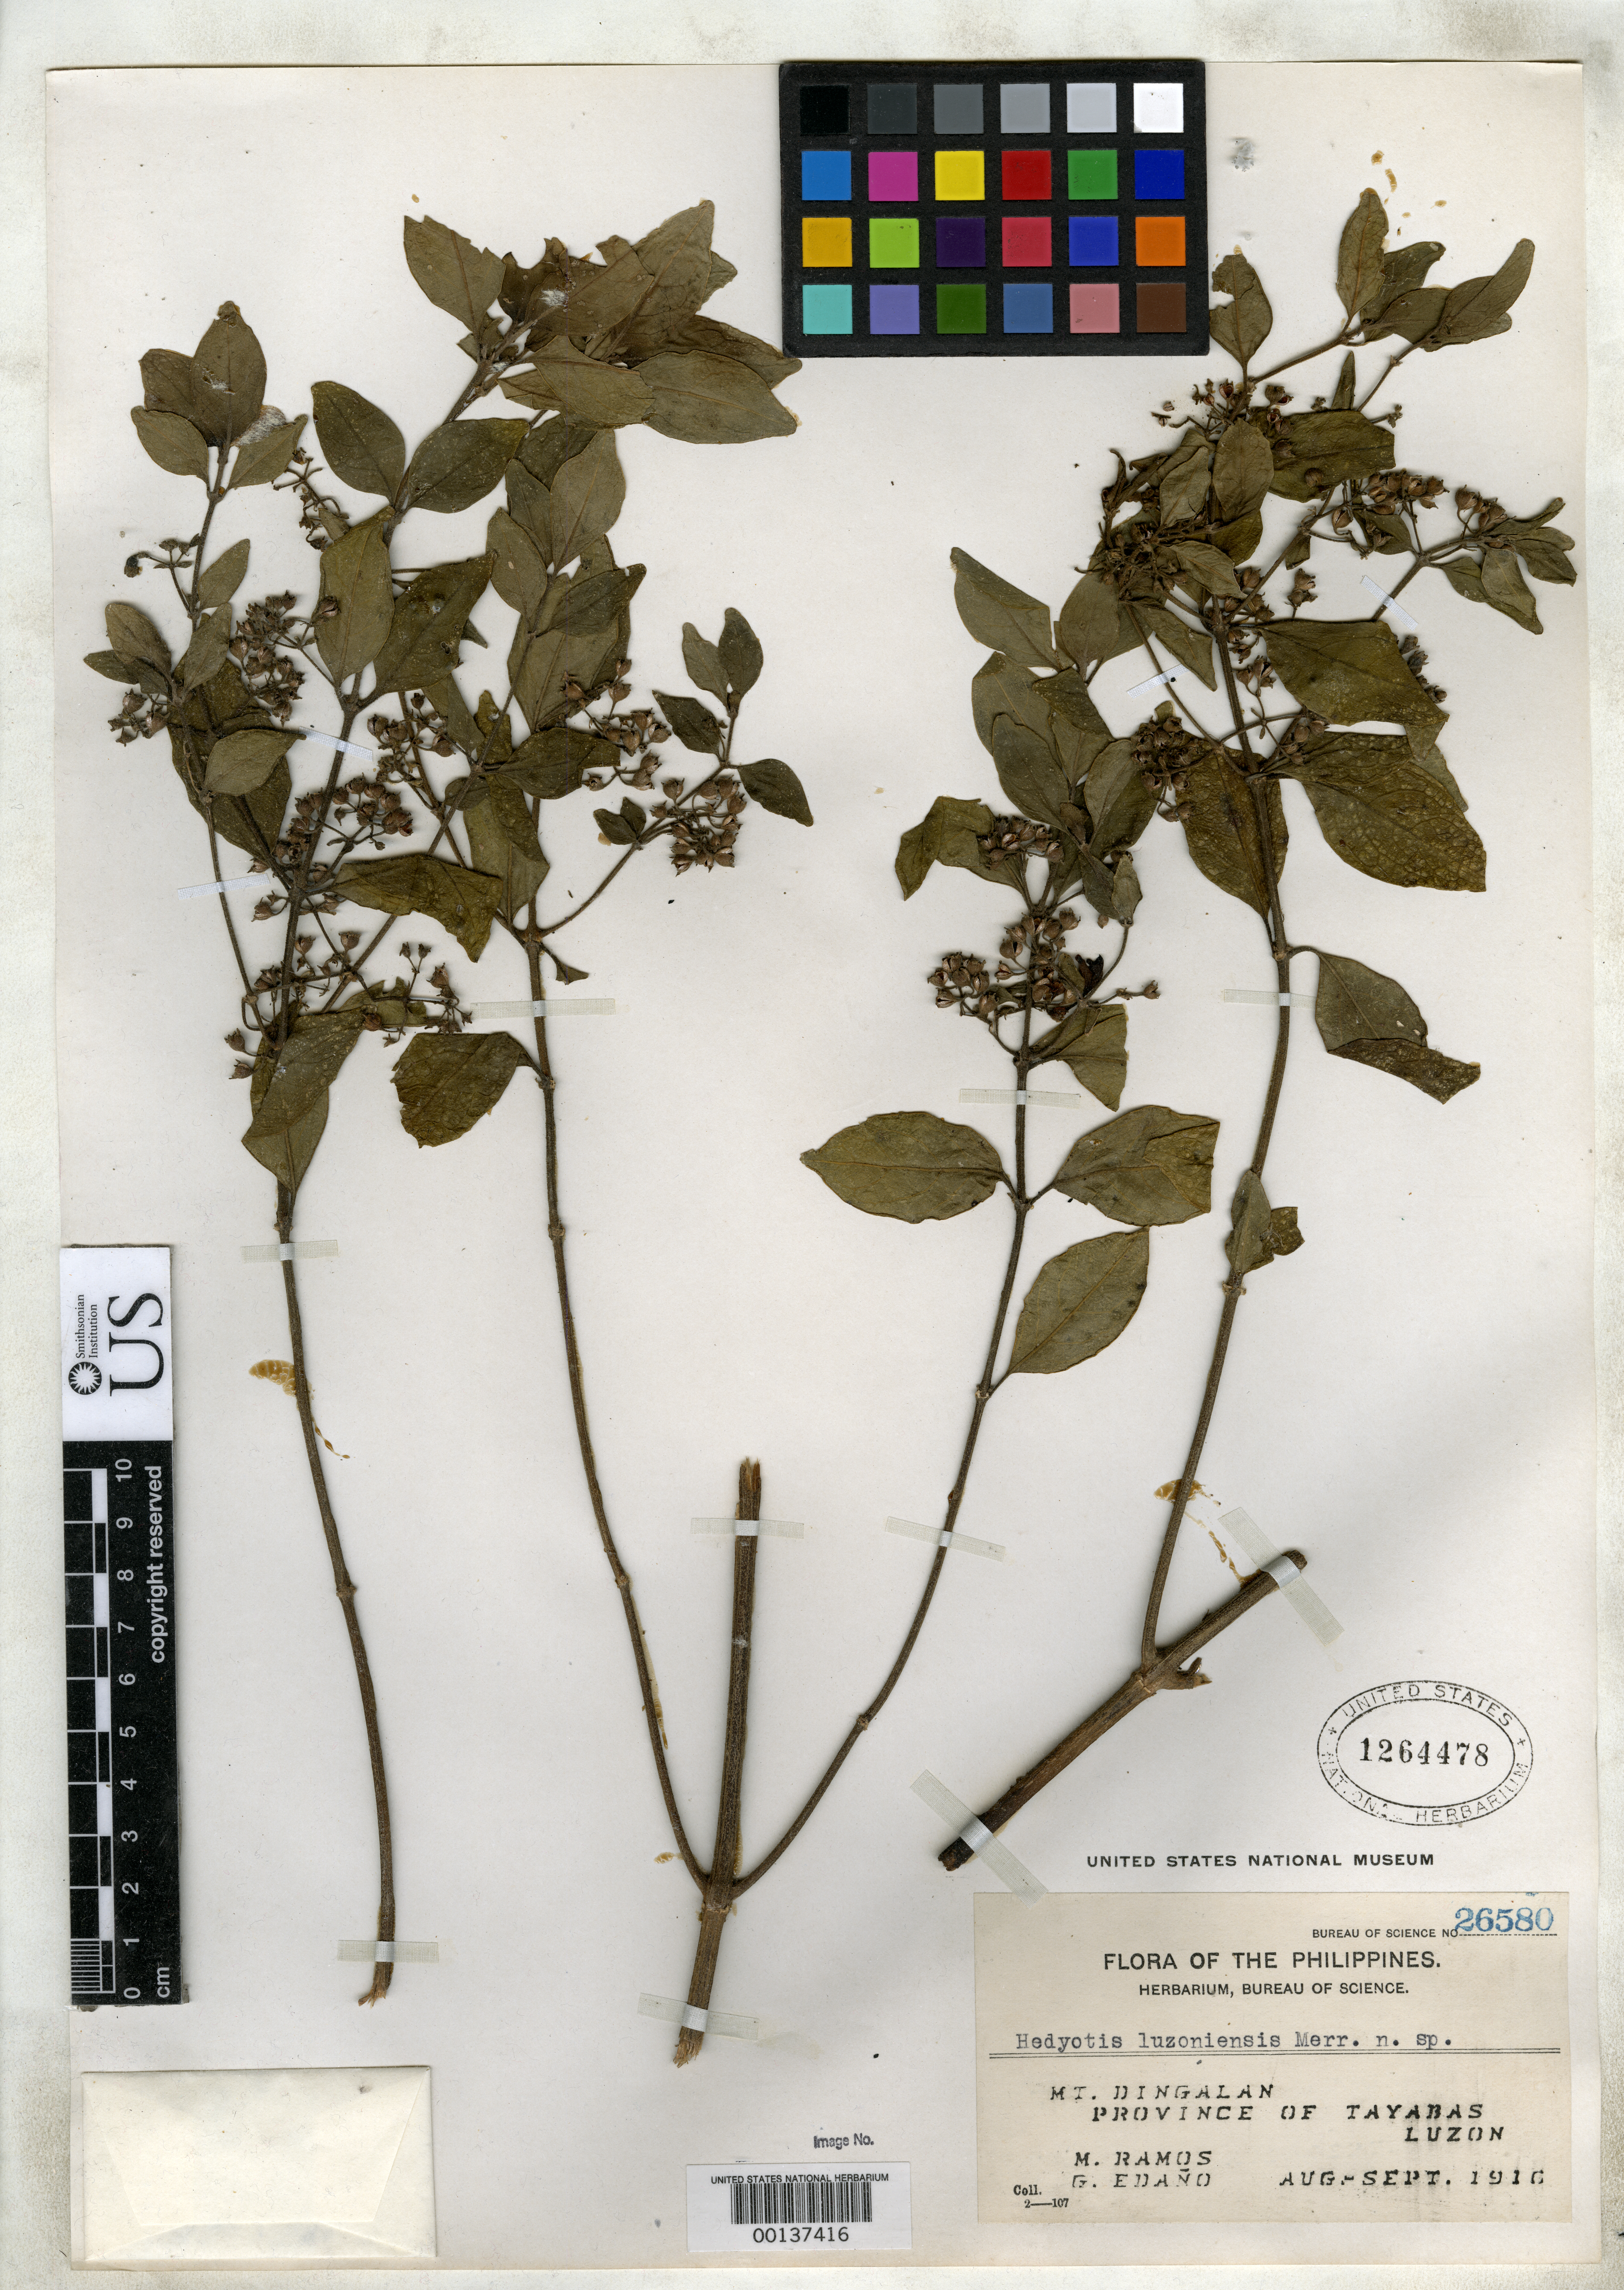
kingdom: Plantae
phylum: Tracheophyta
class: Magnoliopsida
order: Gentianales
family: Rubiaceae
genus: Hedyotis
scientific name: Hedyotis luzoniensis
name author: Merr.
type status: Isotype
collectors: M. Ramos & G. E. Edaño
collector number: Bur. Sci. 26580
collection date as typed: Sep 1916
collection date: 1916-09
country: Philippines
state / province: Calabarzon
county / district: Quezon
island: Luzon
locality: Mt. Dindalan.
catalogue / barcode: US 1264478